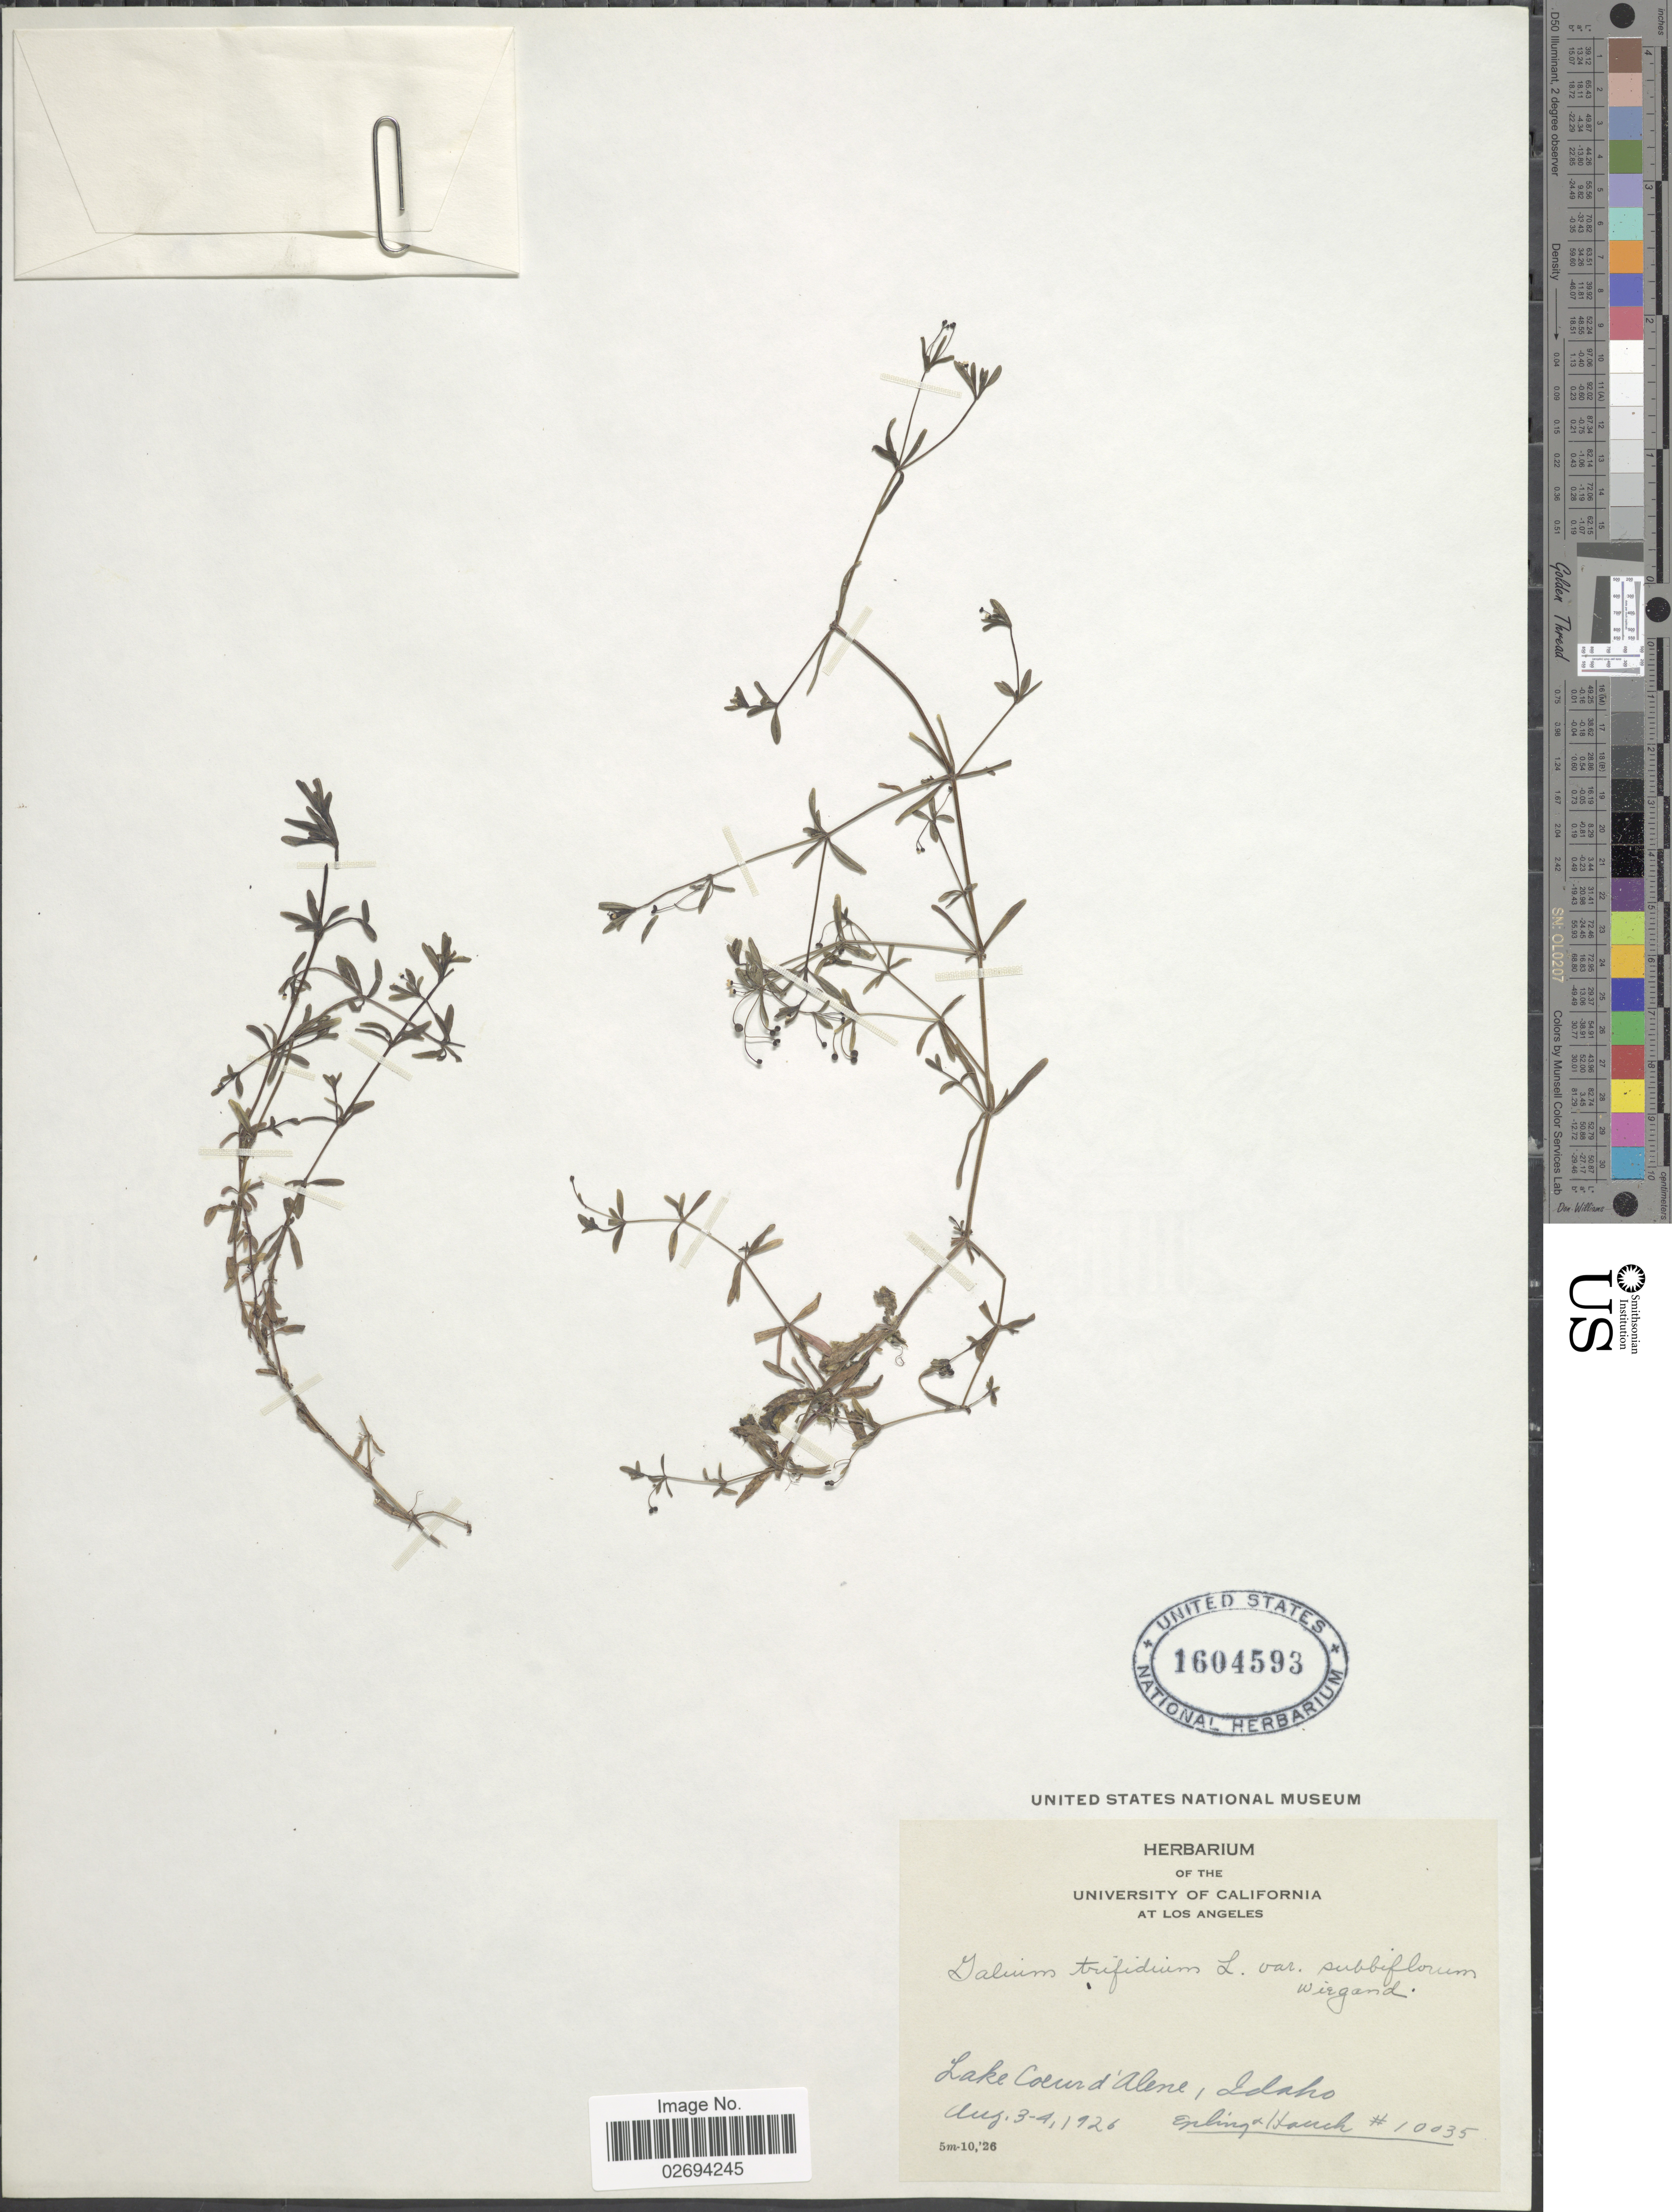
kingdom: Plantae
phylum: Tracheophyta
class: Magnoliopsida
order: Gentianales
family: Rubiaceae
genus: Galium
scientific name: Galium trifidum var. subbiflorum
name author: Wiegand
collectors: -- Epling & -. Hauch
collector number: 10035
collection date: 1926-08-03/1926-08-04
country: United States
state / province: Idaho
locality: Lake Coeur d'Alene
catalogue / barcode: US 1604593